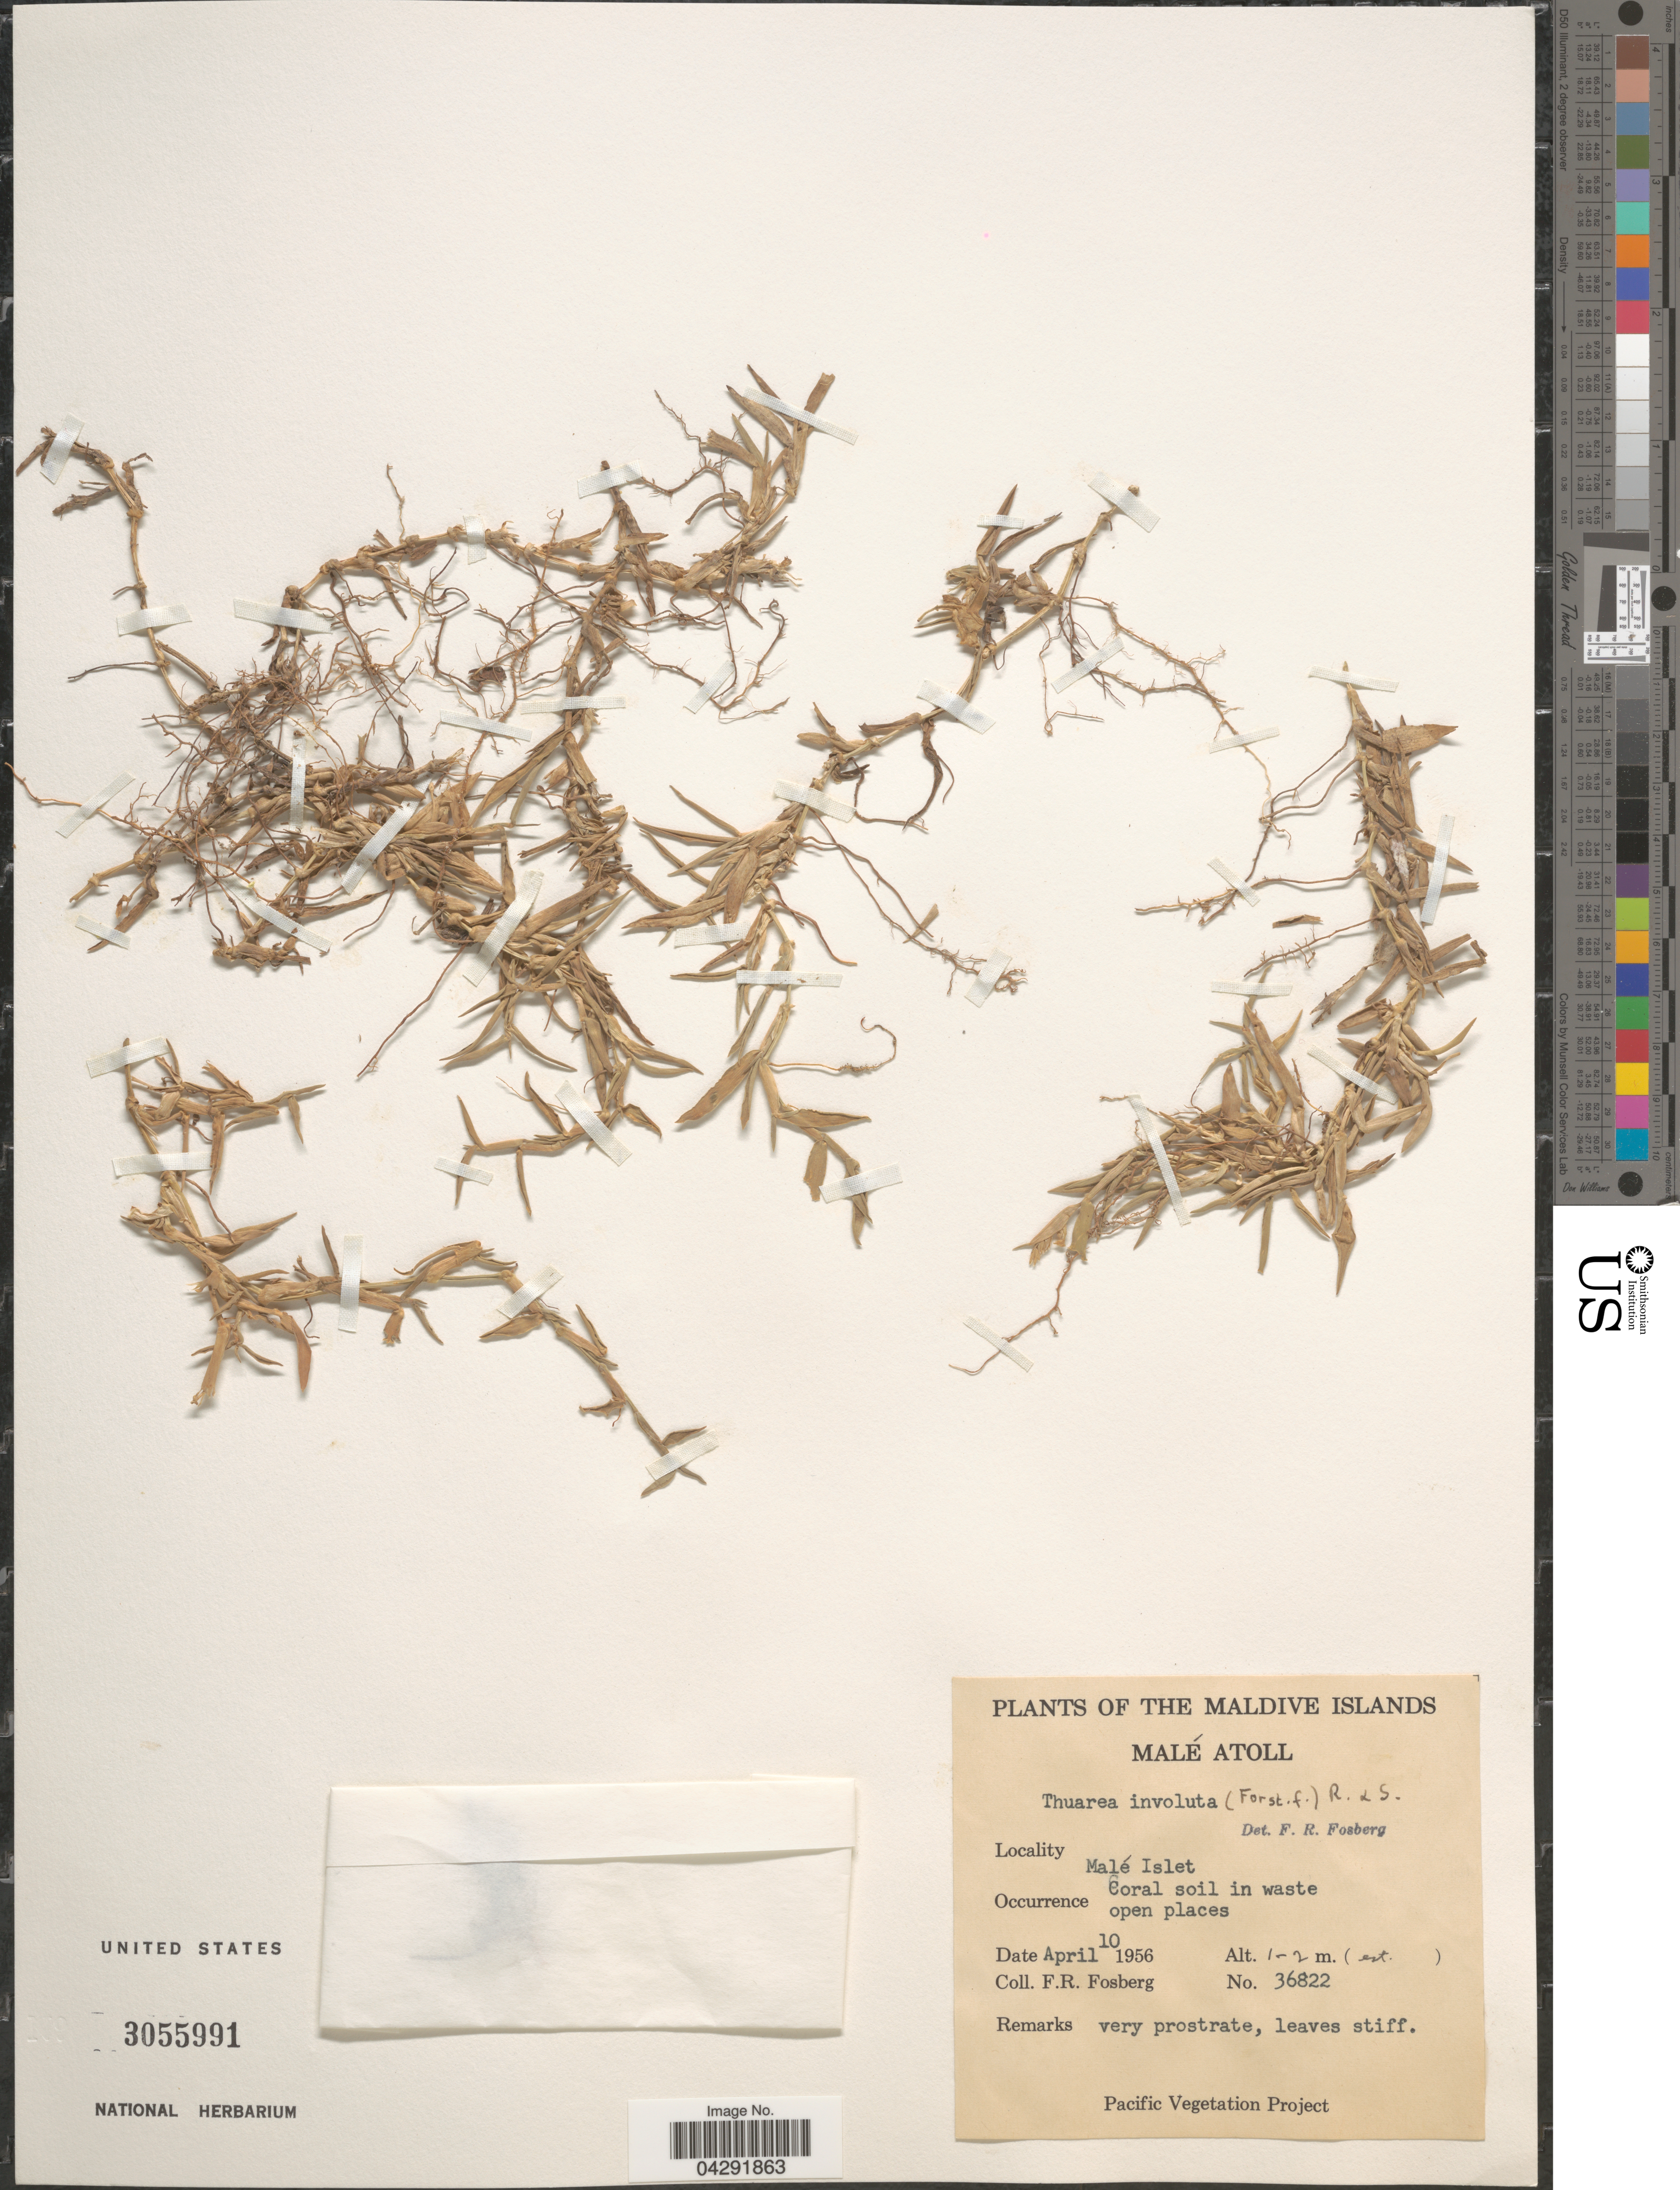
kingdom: Plantae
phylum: Tracheophyta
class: Liliopsida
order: Poales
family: Poaceae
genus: Thuarea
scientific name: Thuarea involuta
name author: (G. Forst.) R. Br. ex Sm.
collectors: F. R. Fosberg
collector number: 36822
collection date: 1956-04-10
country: Maldive Islands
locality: Malé Atoll. Malé Islet Coral soil in waste open places.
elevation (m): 1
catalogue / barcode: US 3055991